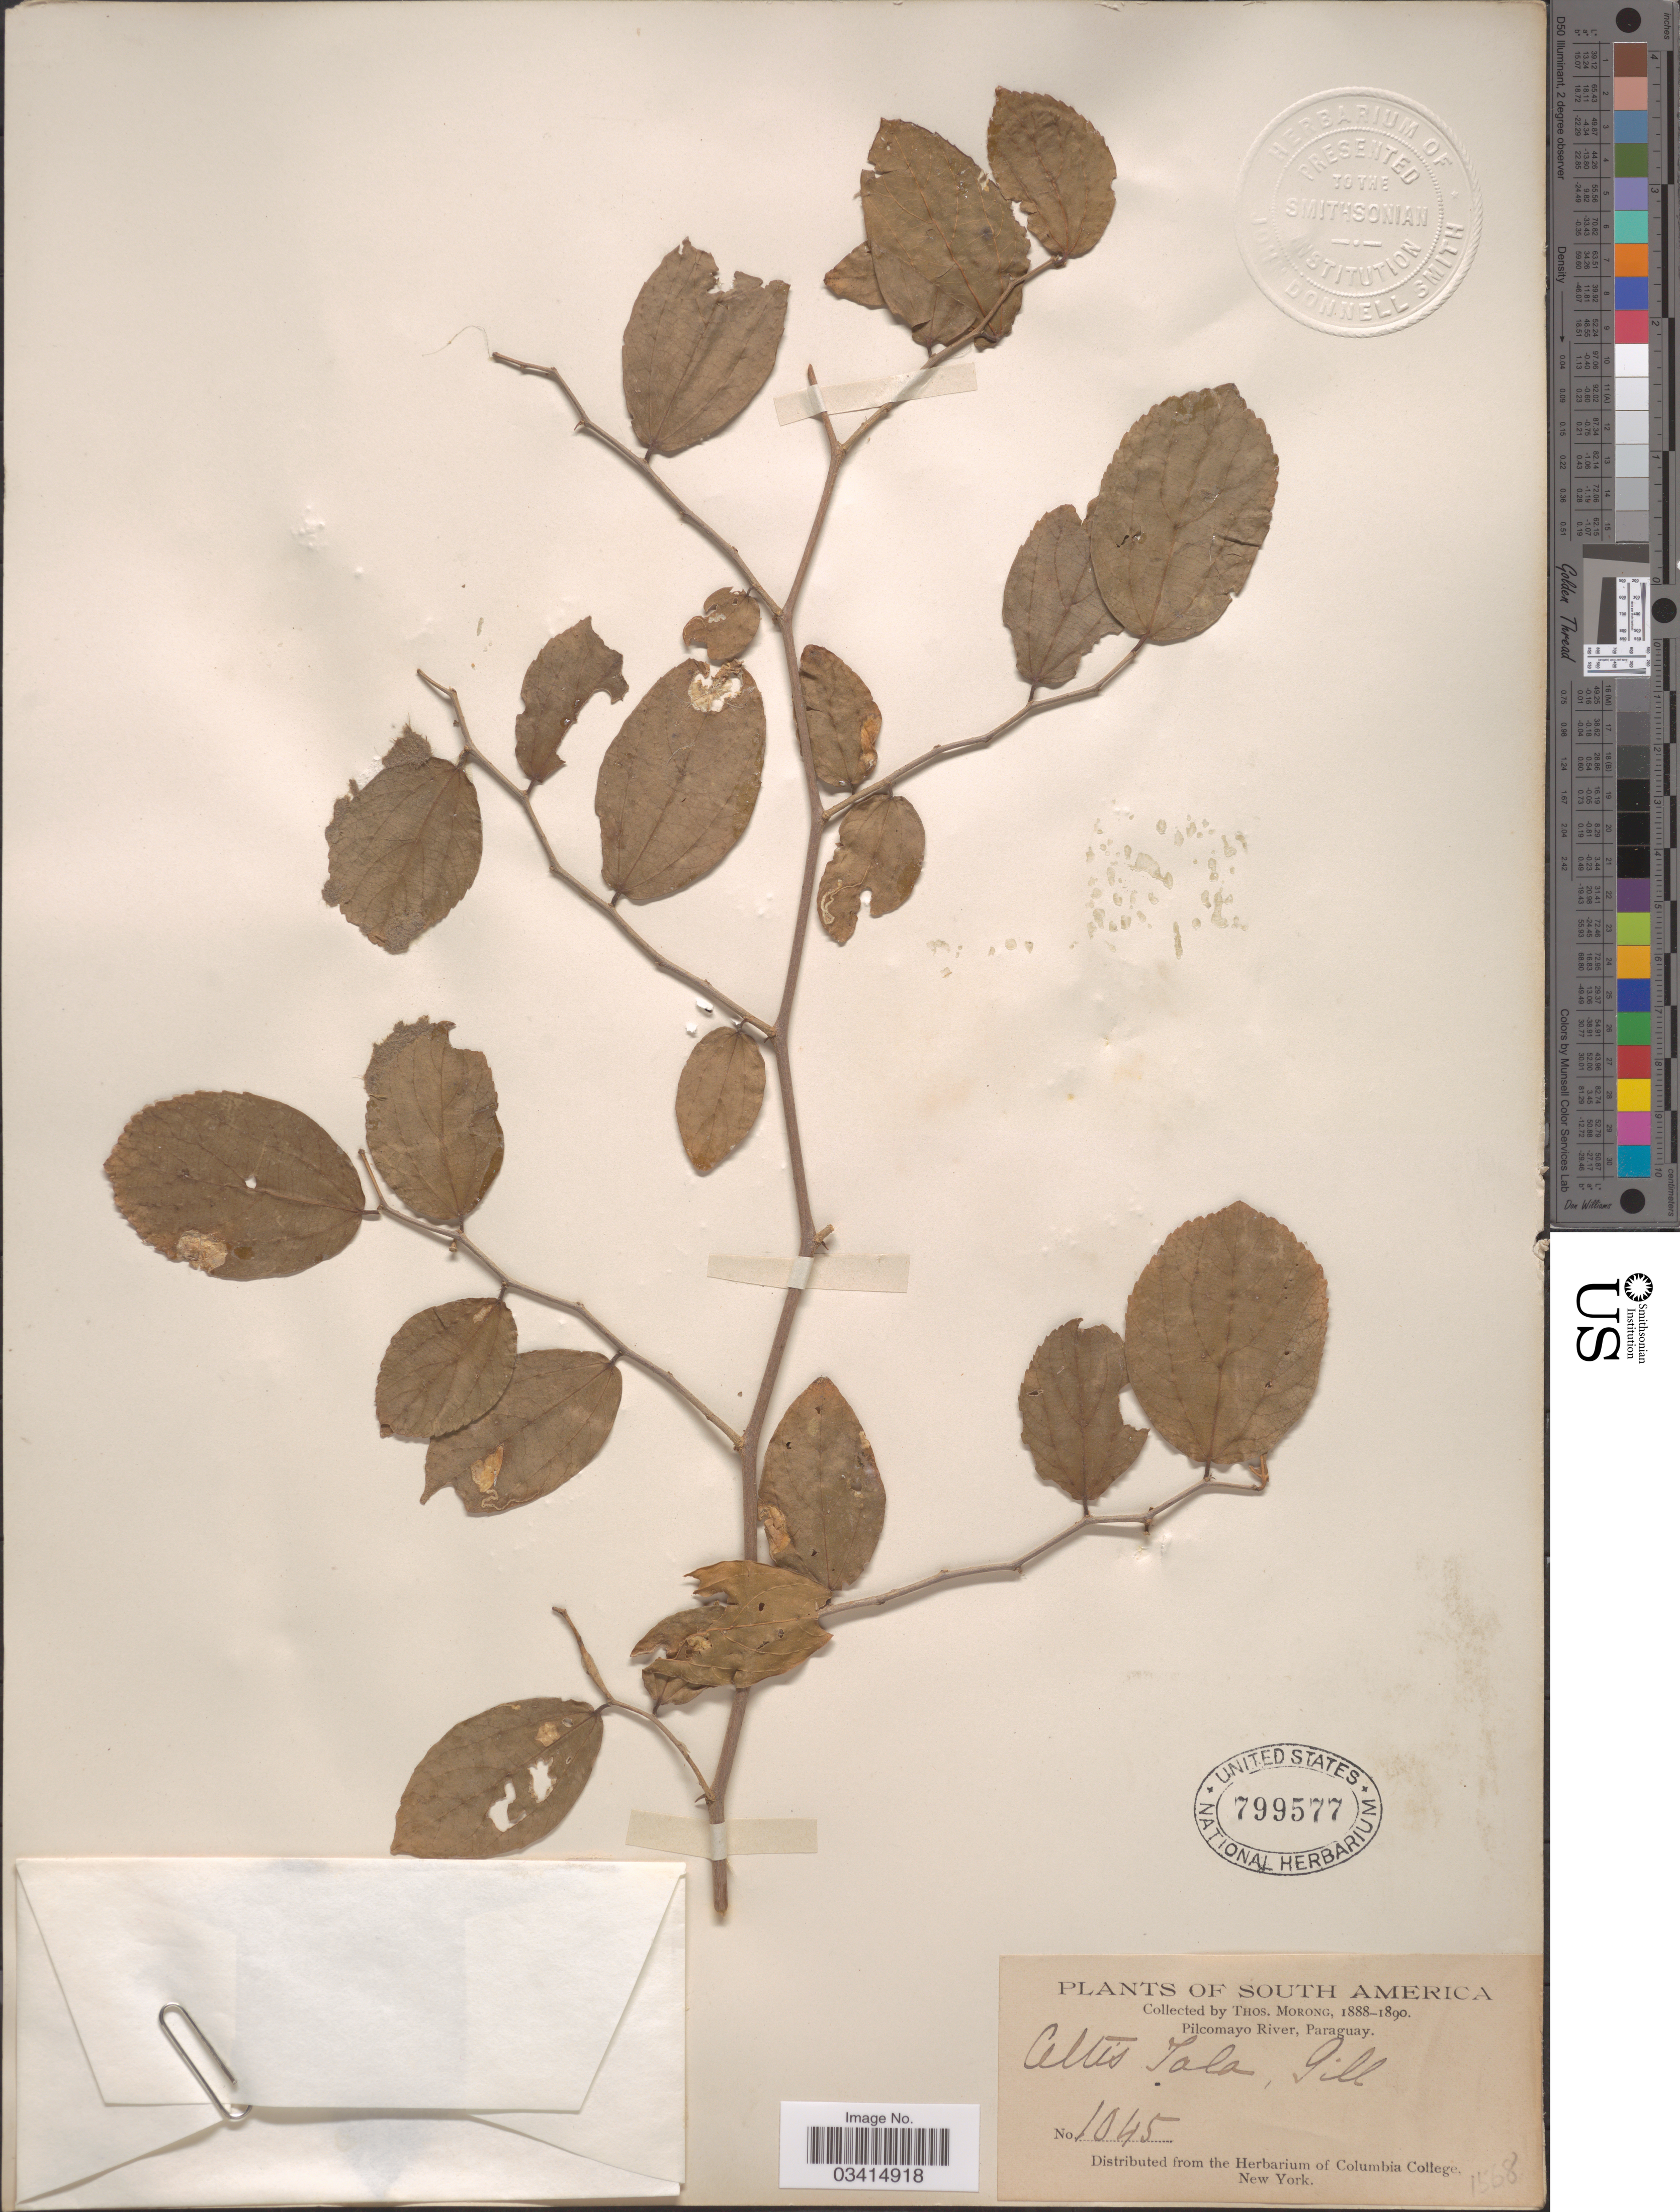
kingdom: Plantae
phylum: Tracheophyta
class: Magnoliopsida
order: Rosales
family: Cannabaceae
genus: Celtis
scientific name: Celtis spinosa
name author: Ruiz ex Miq.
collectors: ex herb. T. Morong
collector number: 1045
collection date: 1888/1890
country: Paraguay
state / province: Central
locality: Pilcomayo River.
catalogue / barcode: US 799577